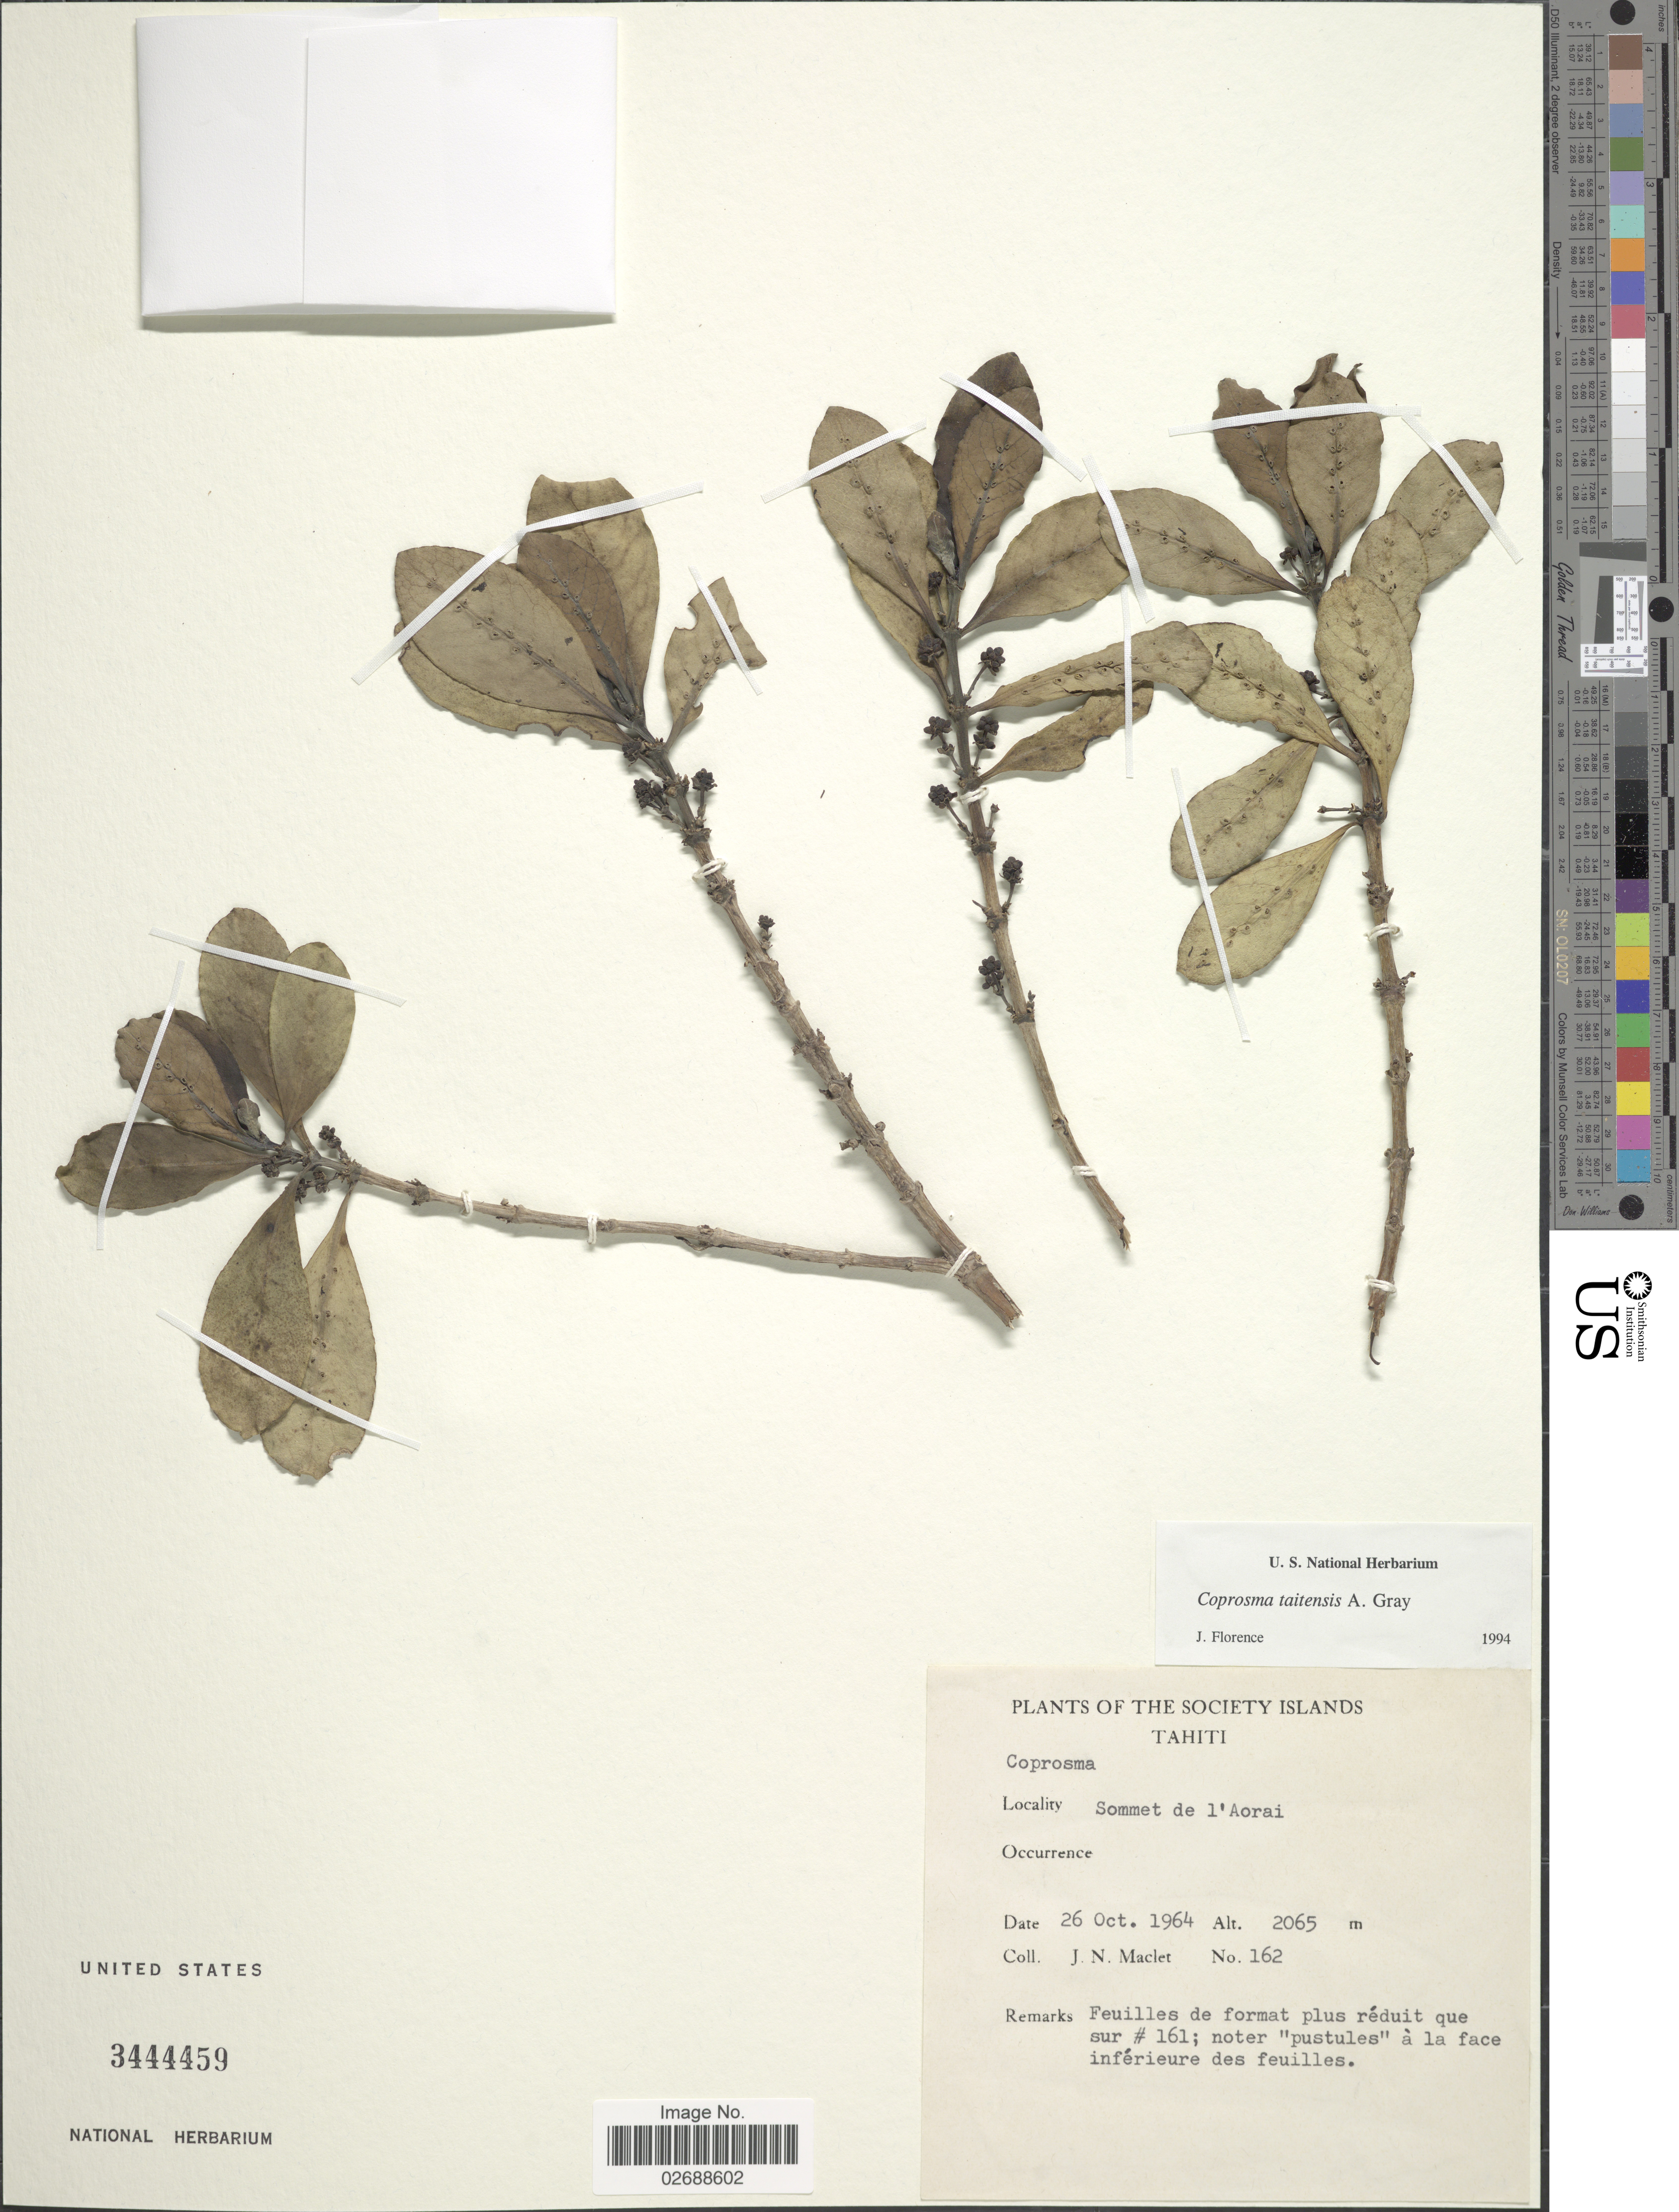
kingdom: Plantae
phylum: Tracheophyta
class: Magnoliopsida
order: Gentianales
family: Rubiaceae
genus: Coprosma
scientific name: Coprosma tahitensis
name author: A. Gray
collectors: J. Maclet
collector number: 162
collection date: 1964-10-26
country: French Polynesia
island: Tahiti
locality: Society Islands, Tahiti. Sommet de l'Aorai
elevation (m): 2065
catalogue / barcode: US 3444459